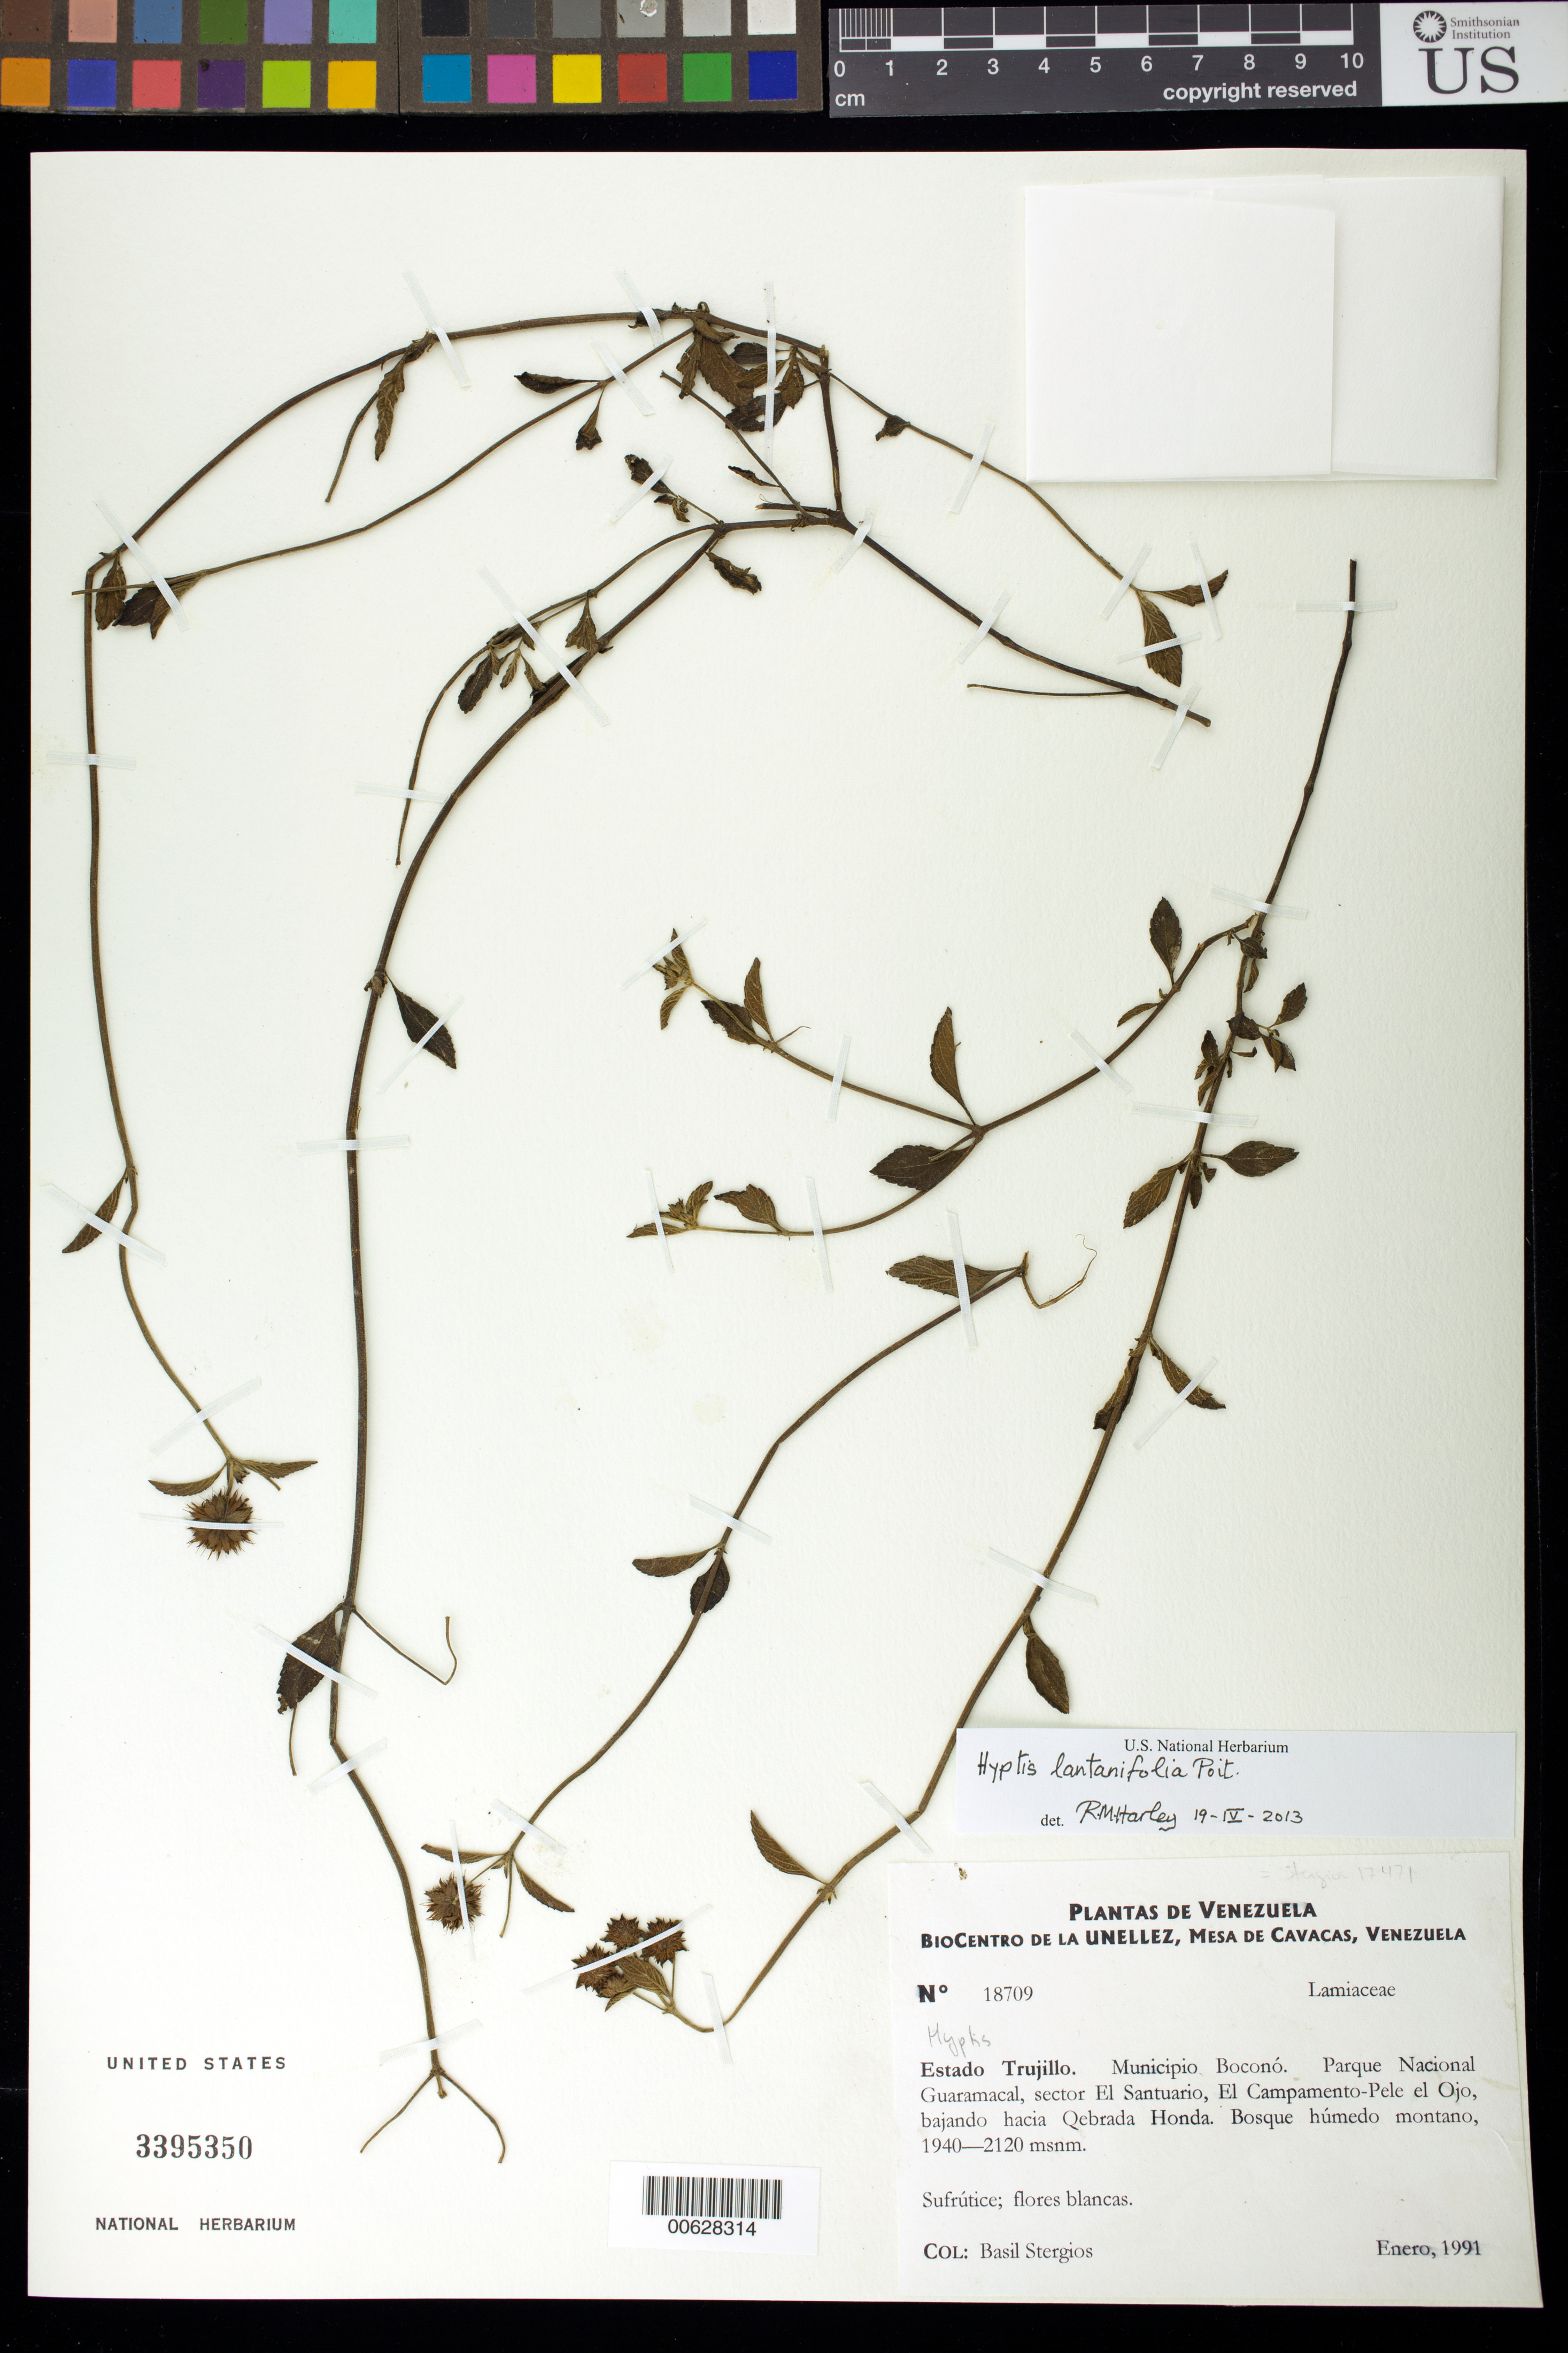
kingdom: Plantae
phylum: Tracheophyta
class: Magnoliopsida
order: Lamiales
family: Lamiaceae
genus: Hyptis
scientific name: Hyptis lantanifolia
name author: Poit.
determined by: Harley, R. M.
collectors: B. G. Stergios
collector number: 18709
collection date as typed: Jan 1991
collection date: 1991-01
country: Venezuela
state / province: Trujillo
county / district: Boconó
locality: Parque Nacional Guaramacal, sector El Santuario, El Campamento-Pele el Ojo, bajando hacia Quebrada Honda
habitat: Bosque húmedo montano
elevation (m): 1940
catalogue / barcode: US 3395350